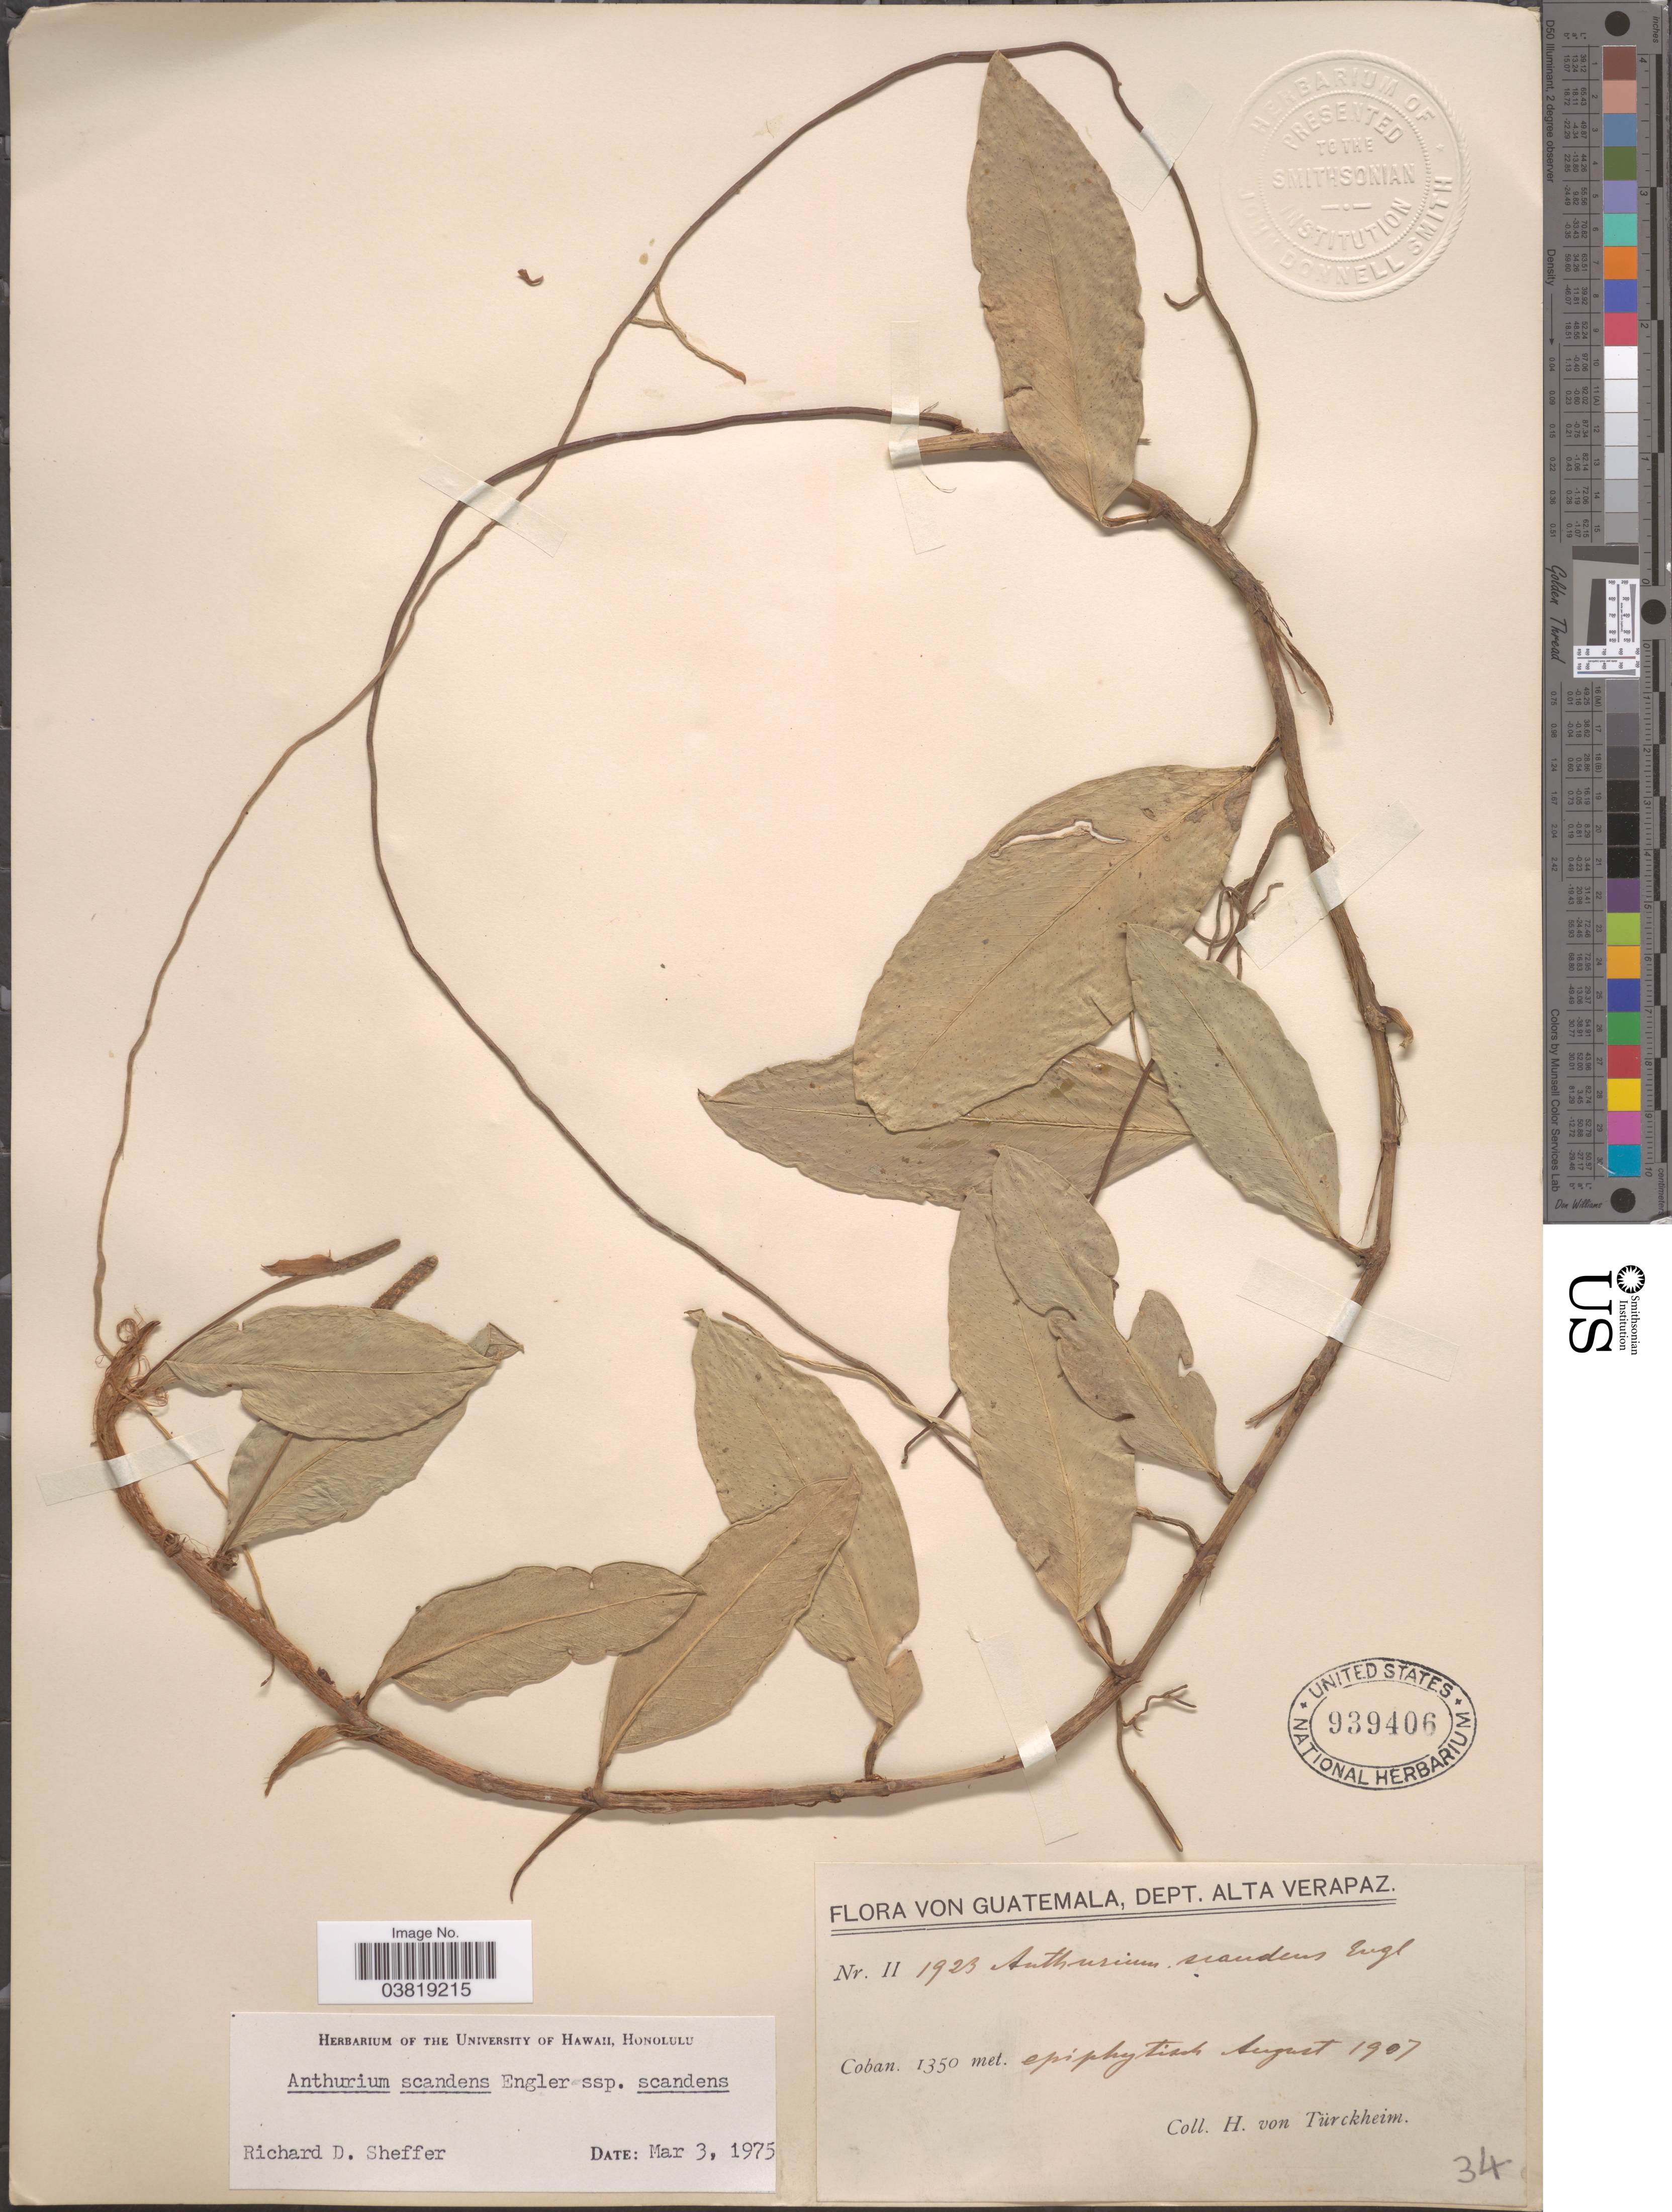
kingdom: Plantae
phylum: Tracheophyta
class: Liliopsida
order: Alismatales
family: Araceae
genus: Anthurium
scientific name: Anthurium scandens var. scandens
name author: (Aubl.) Engl.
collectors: H. von Türckheim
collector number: II1923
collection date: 1907-08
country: Guatemala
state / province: Alta Verapaz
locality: Dept. Alta Verapaz. Coban.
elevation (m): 1350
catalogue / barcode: US 939406